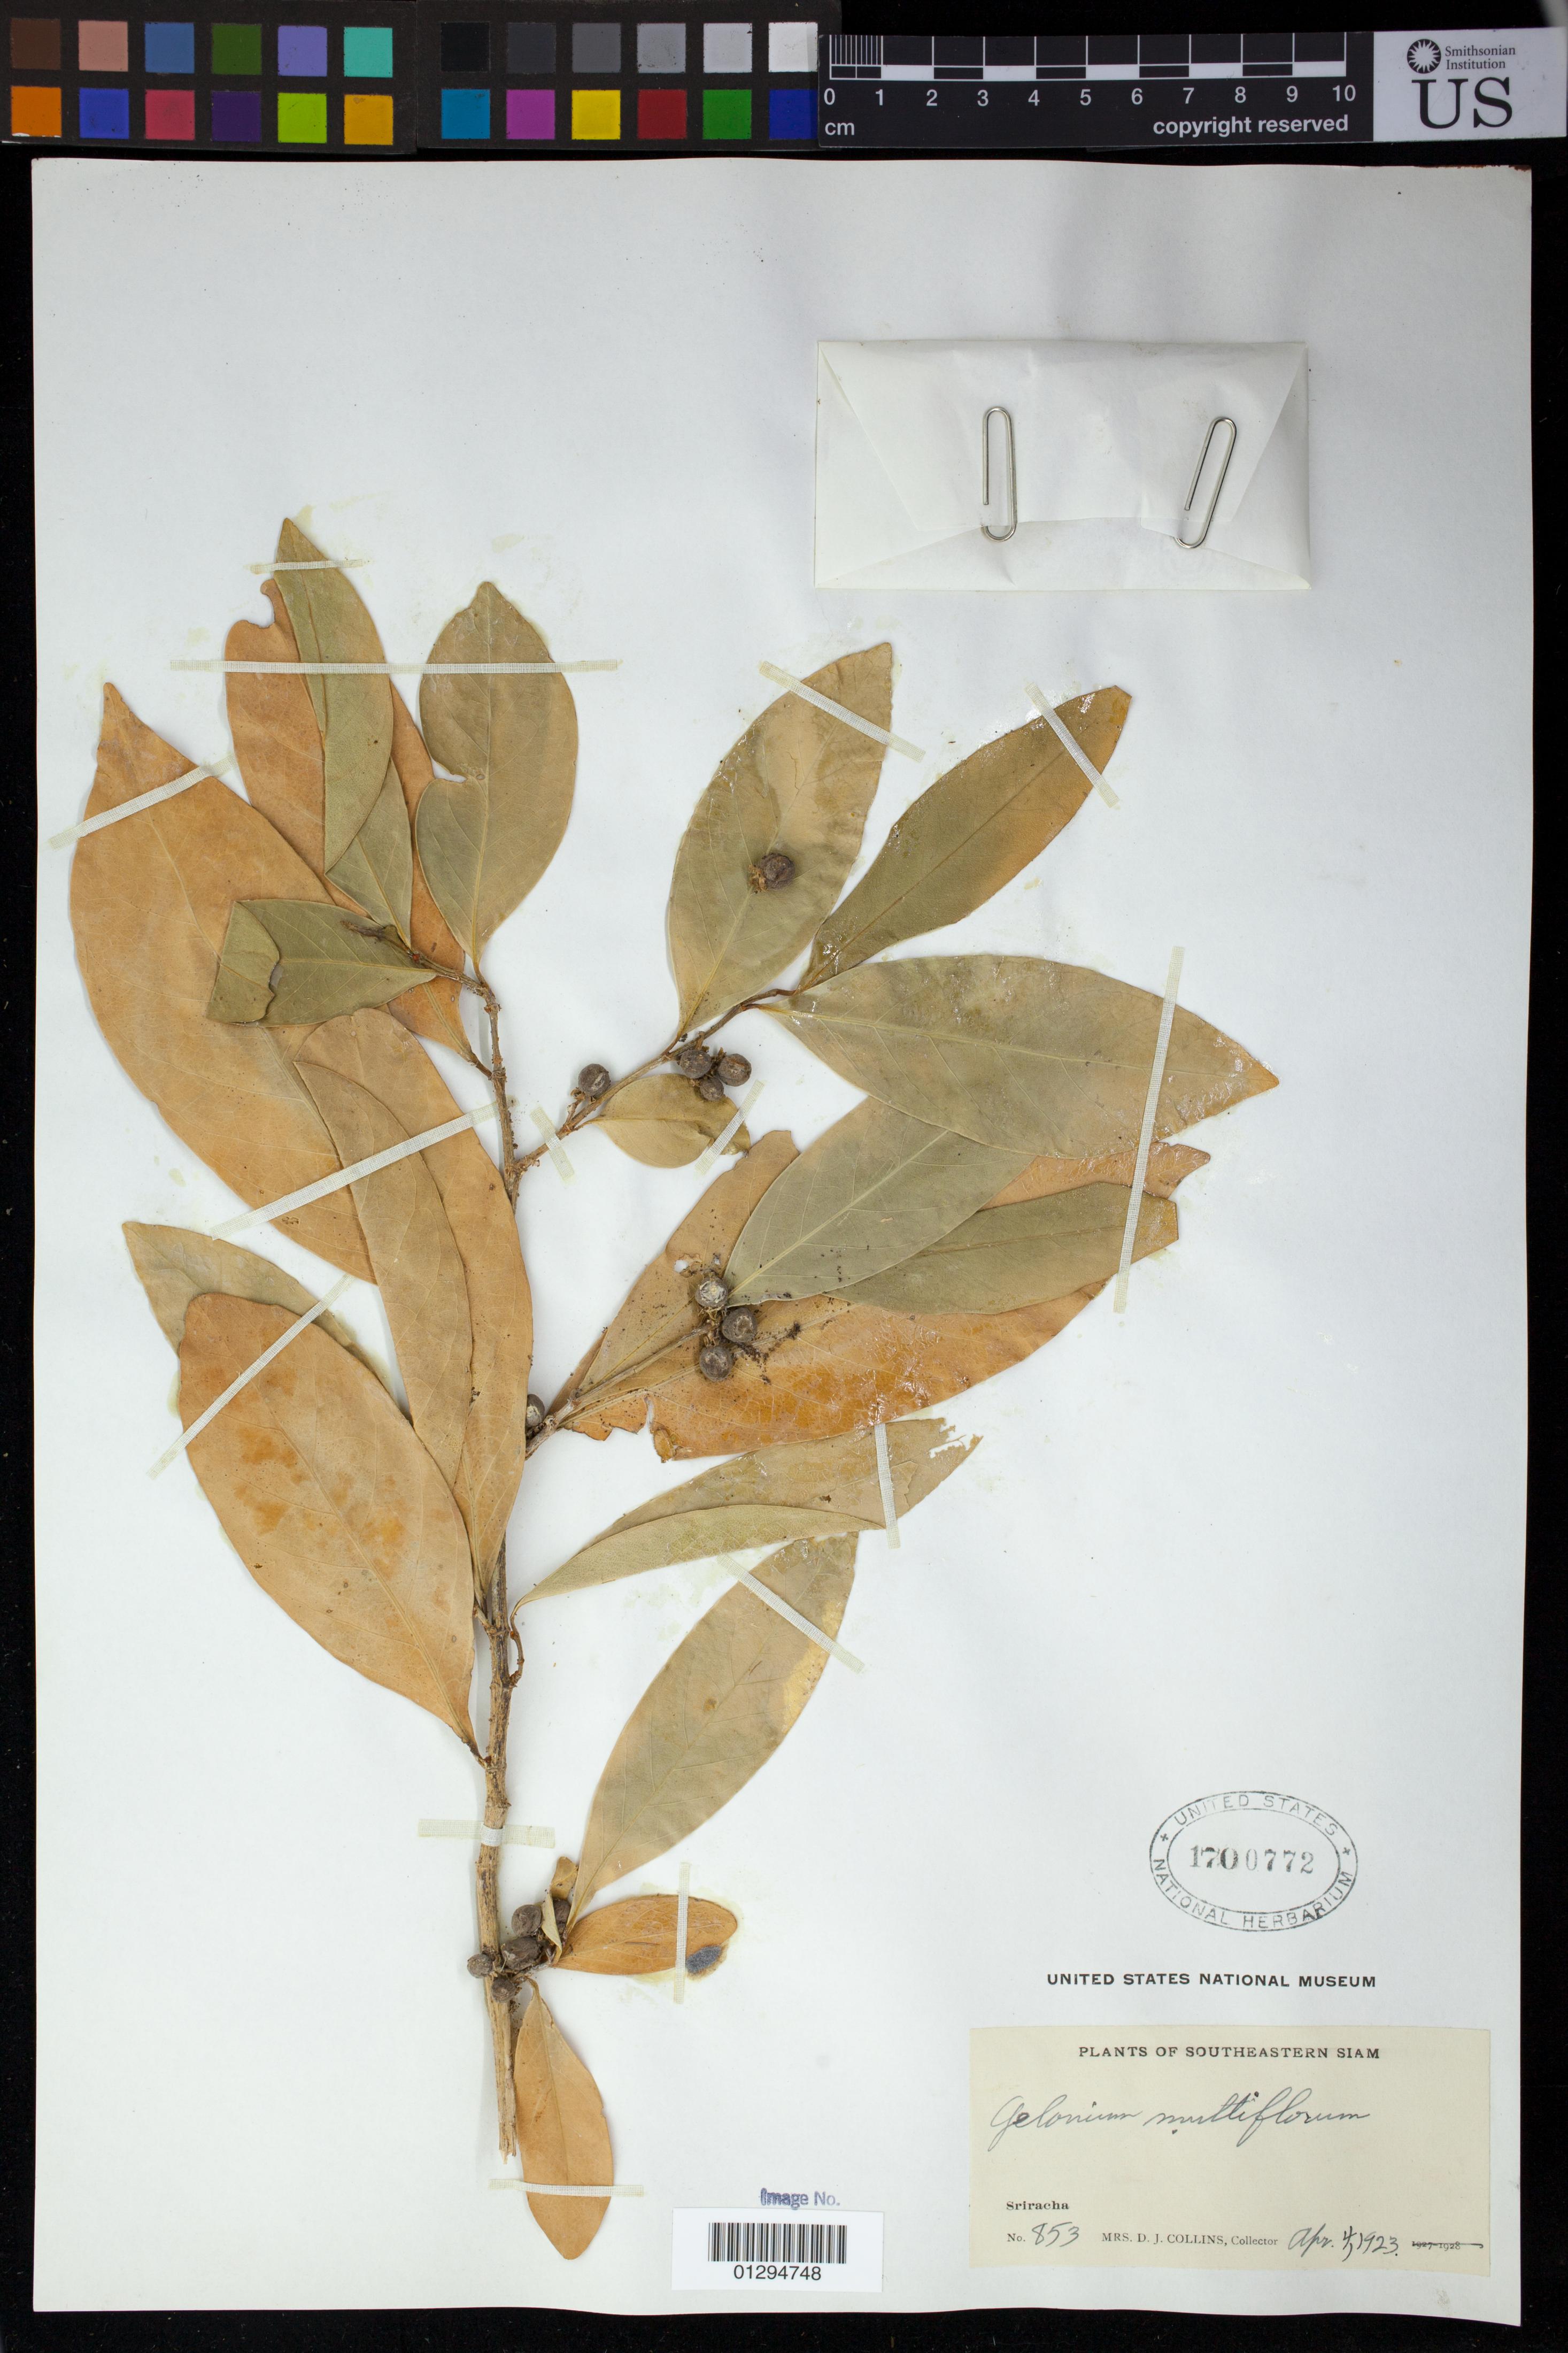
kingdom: Plantae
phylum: Tracheophyta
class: Magnoliopsida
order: Malpighiales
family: Euphorbiaceae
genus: Gelonium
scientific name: Gelonium multiflorum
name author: A. Juss.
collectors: Mrs. D. J. Collins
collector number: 853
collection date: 1923-04-04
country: Thailand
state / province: Chon Buri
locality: Sriracha [Si Racha]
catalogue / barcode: US 1700772